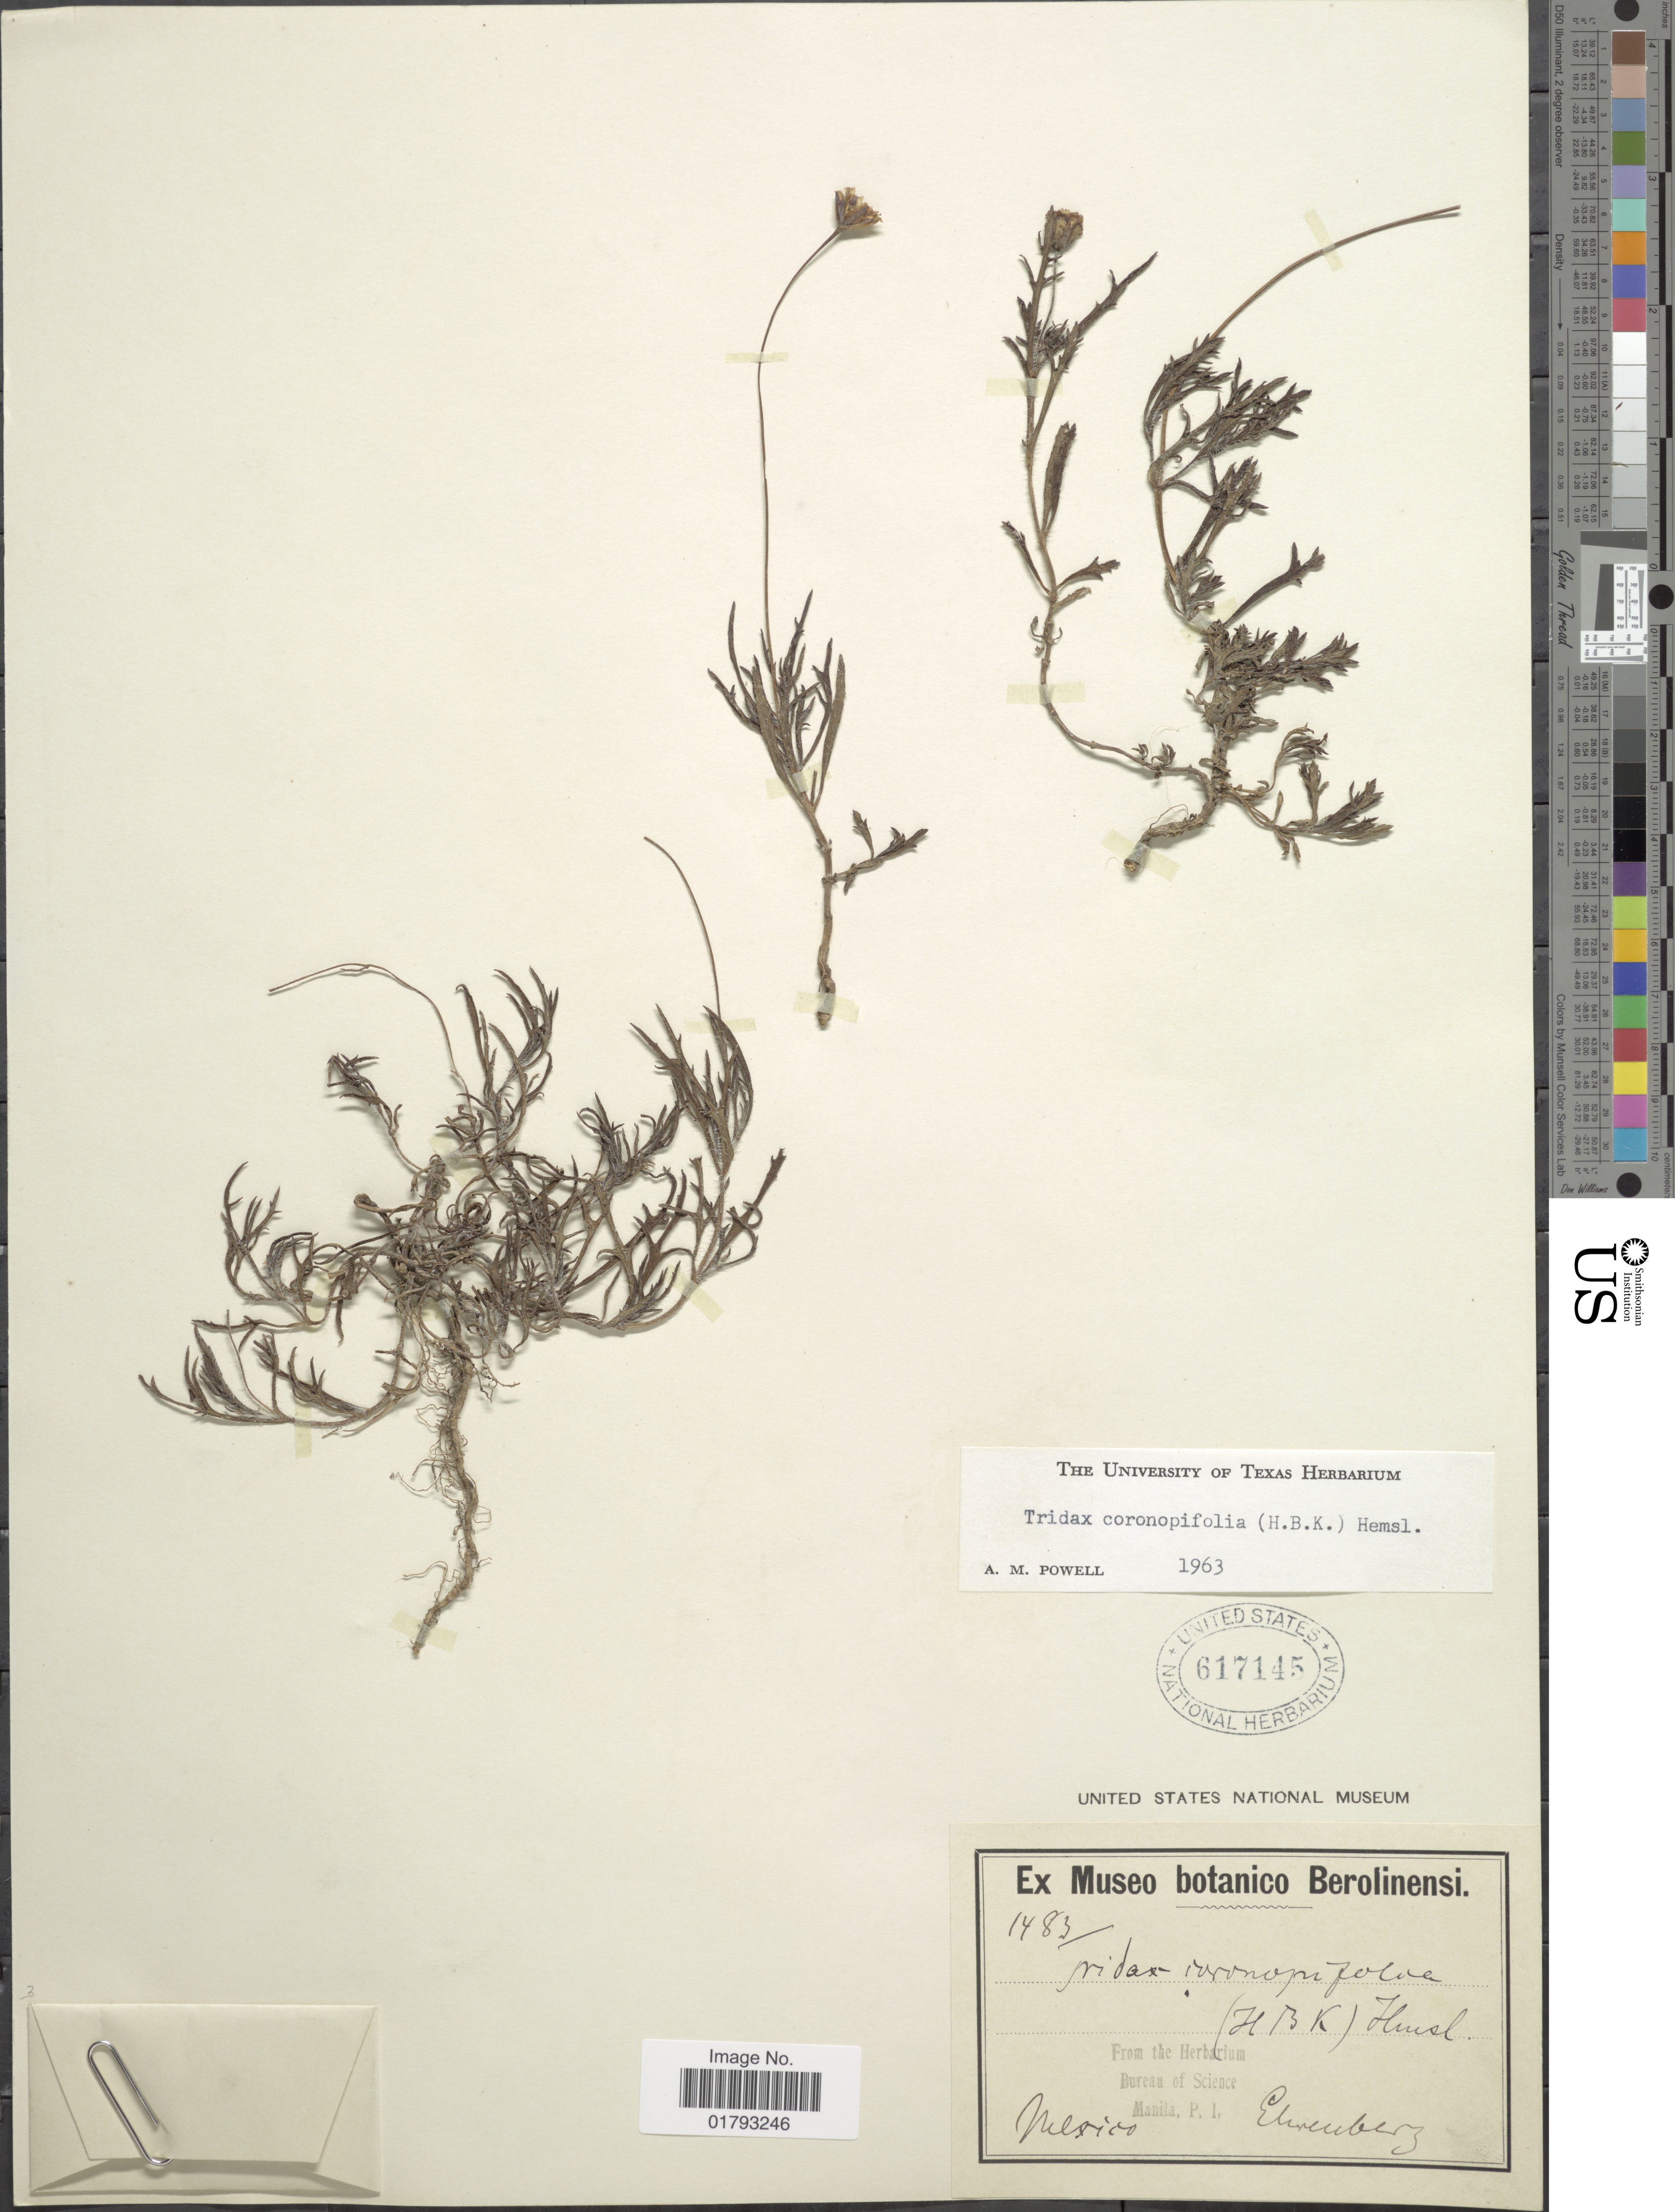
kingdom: Plantae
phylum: Tracheophyta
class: Magnoliopsida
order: Asterales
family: Asteraceae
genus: Tridax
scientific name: Tridax coronopifolia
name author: (Kunth) Hemsl.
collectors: Ehrenberg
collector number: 1483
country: Mexico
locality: Mexico.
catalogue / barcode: US 617145